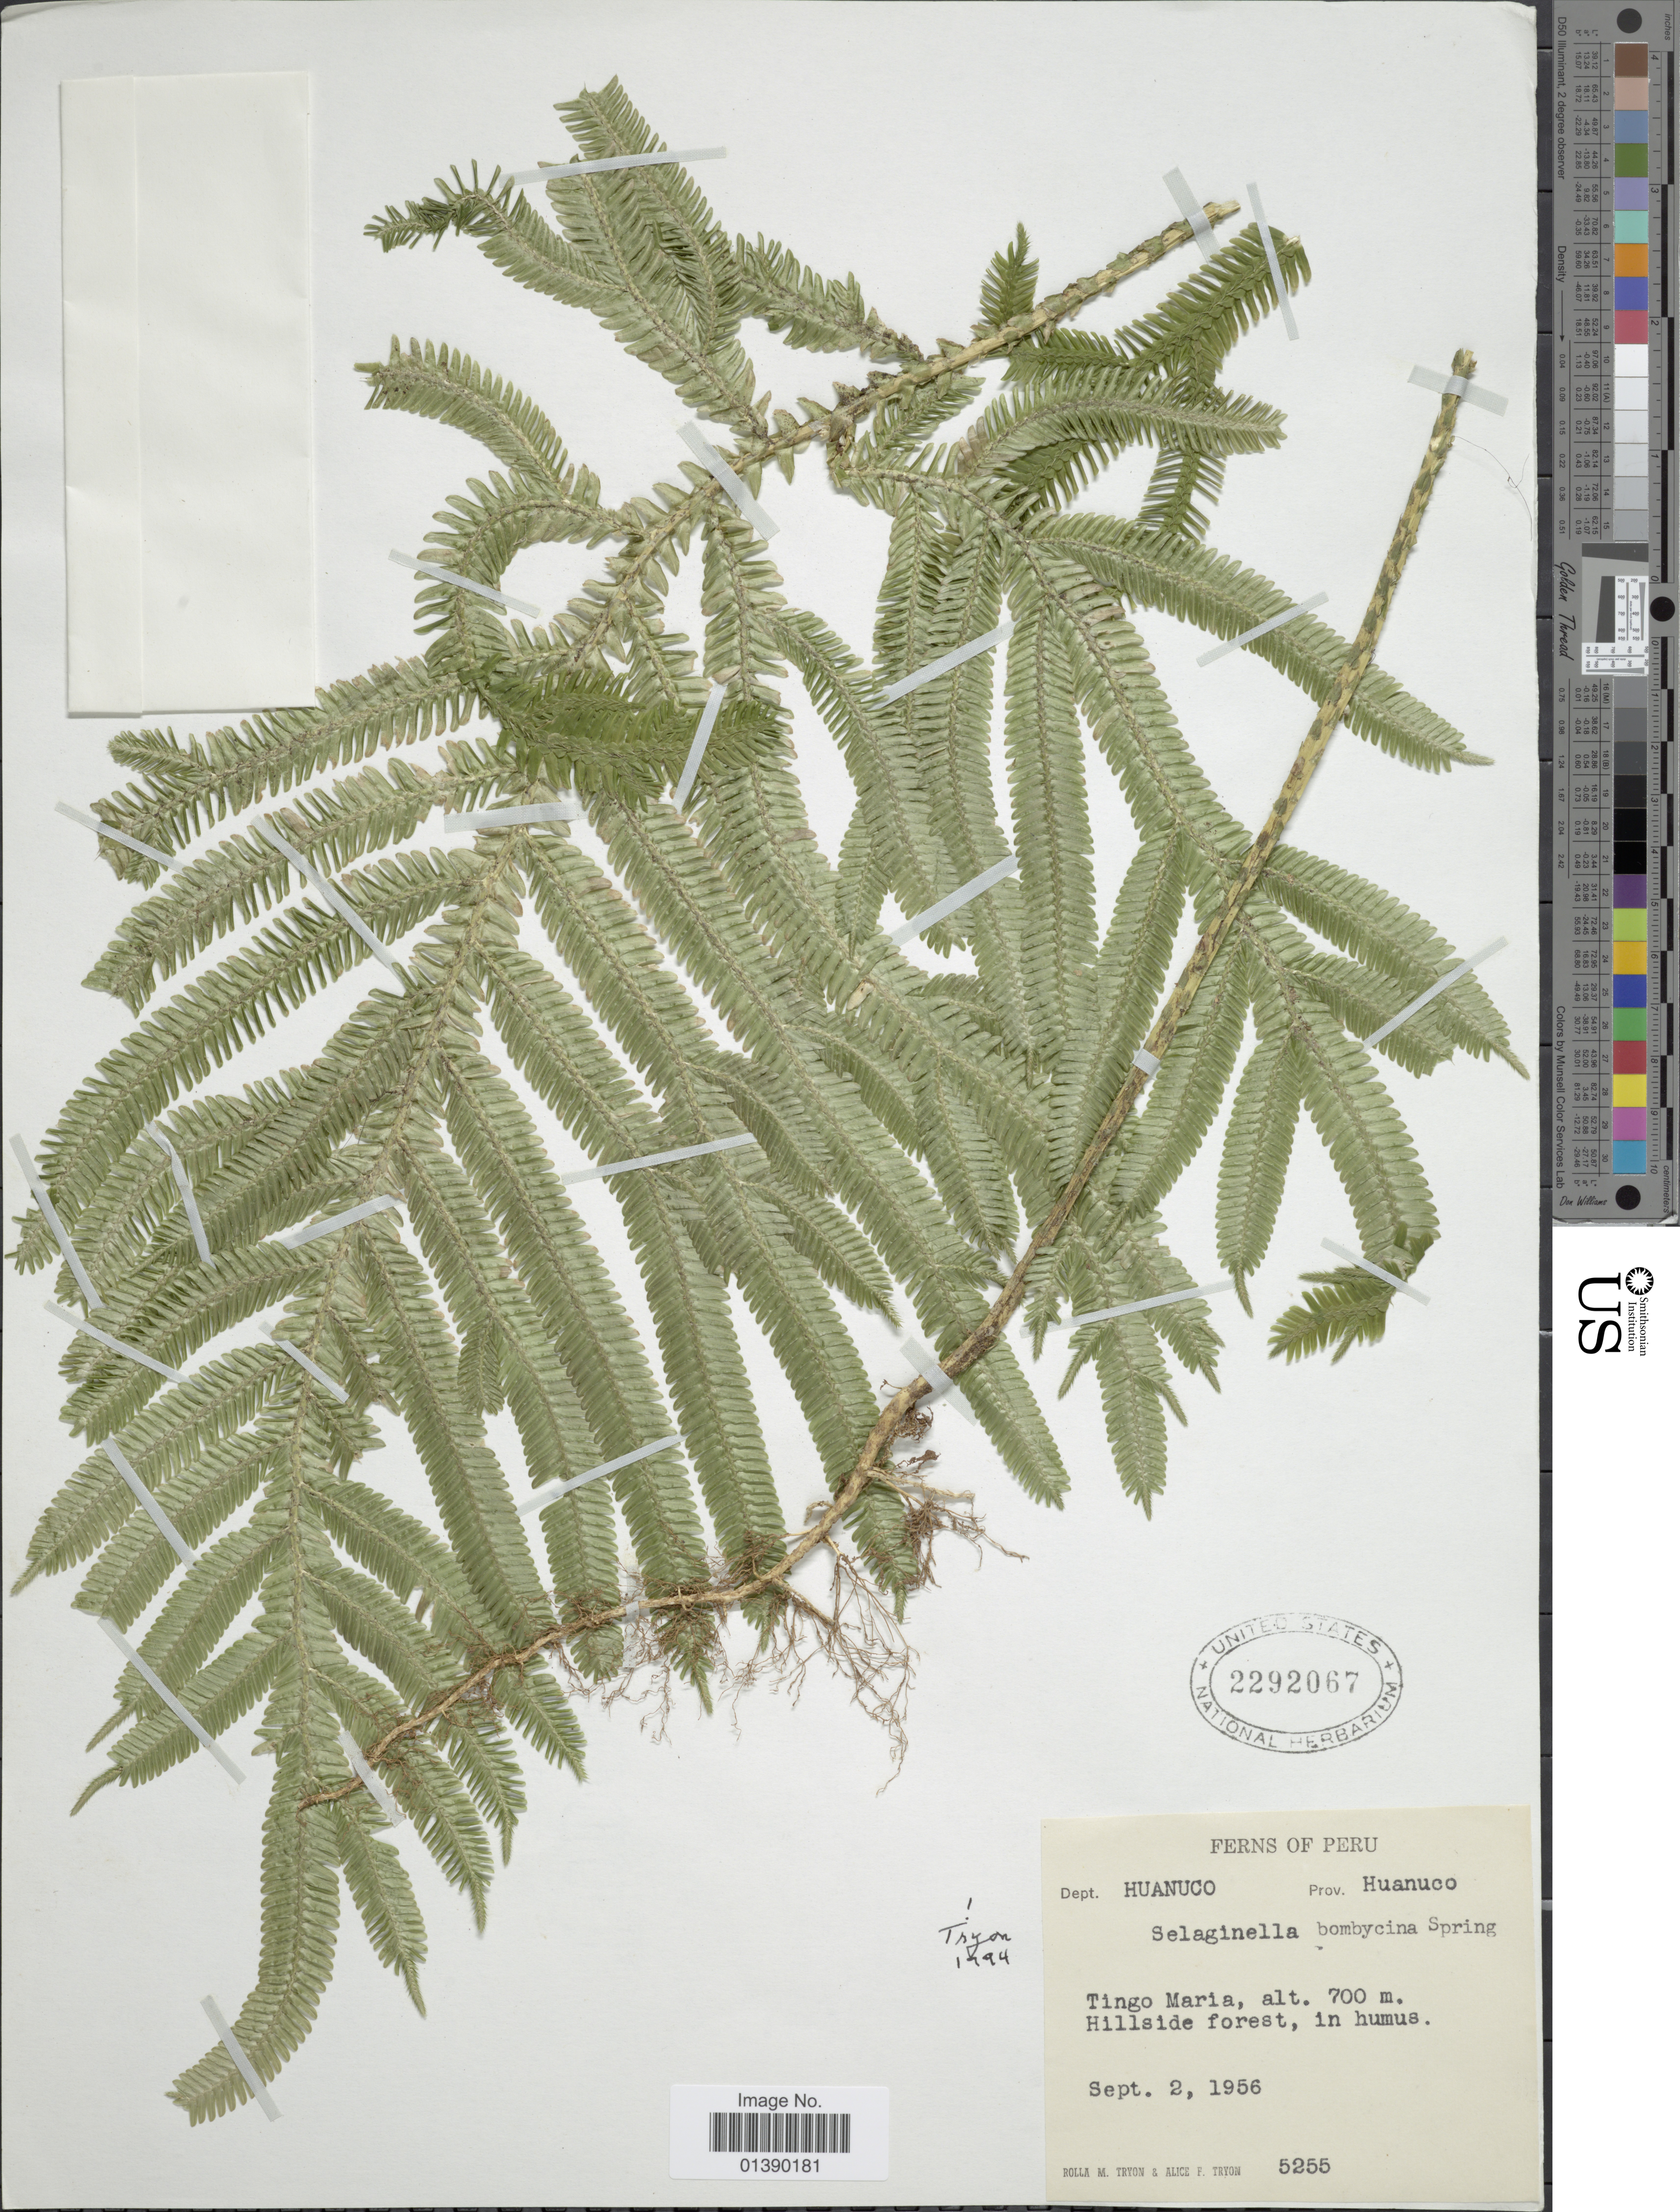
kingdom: Plantae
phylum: Tracheophyta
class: Lycopodiopsida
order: Selaginellales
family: Selaginellaceae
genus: Selaginella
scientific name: Selaginella bombycina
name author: Spring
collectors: R. M. Tryon & A. F. Tryon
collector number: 5255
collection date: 1956-09-02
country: Peru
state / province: Huánuco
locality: Tingo Maria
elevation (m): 700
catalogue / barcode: US 2292067